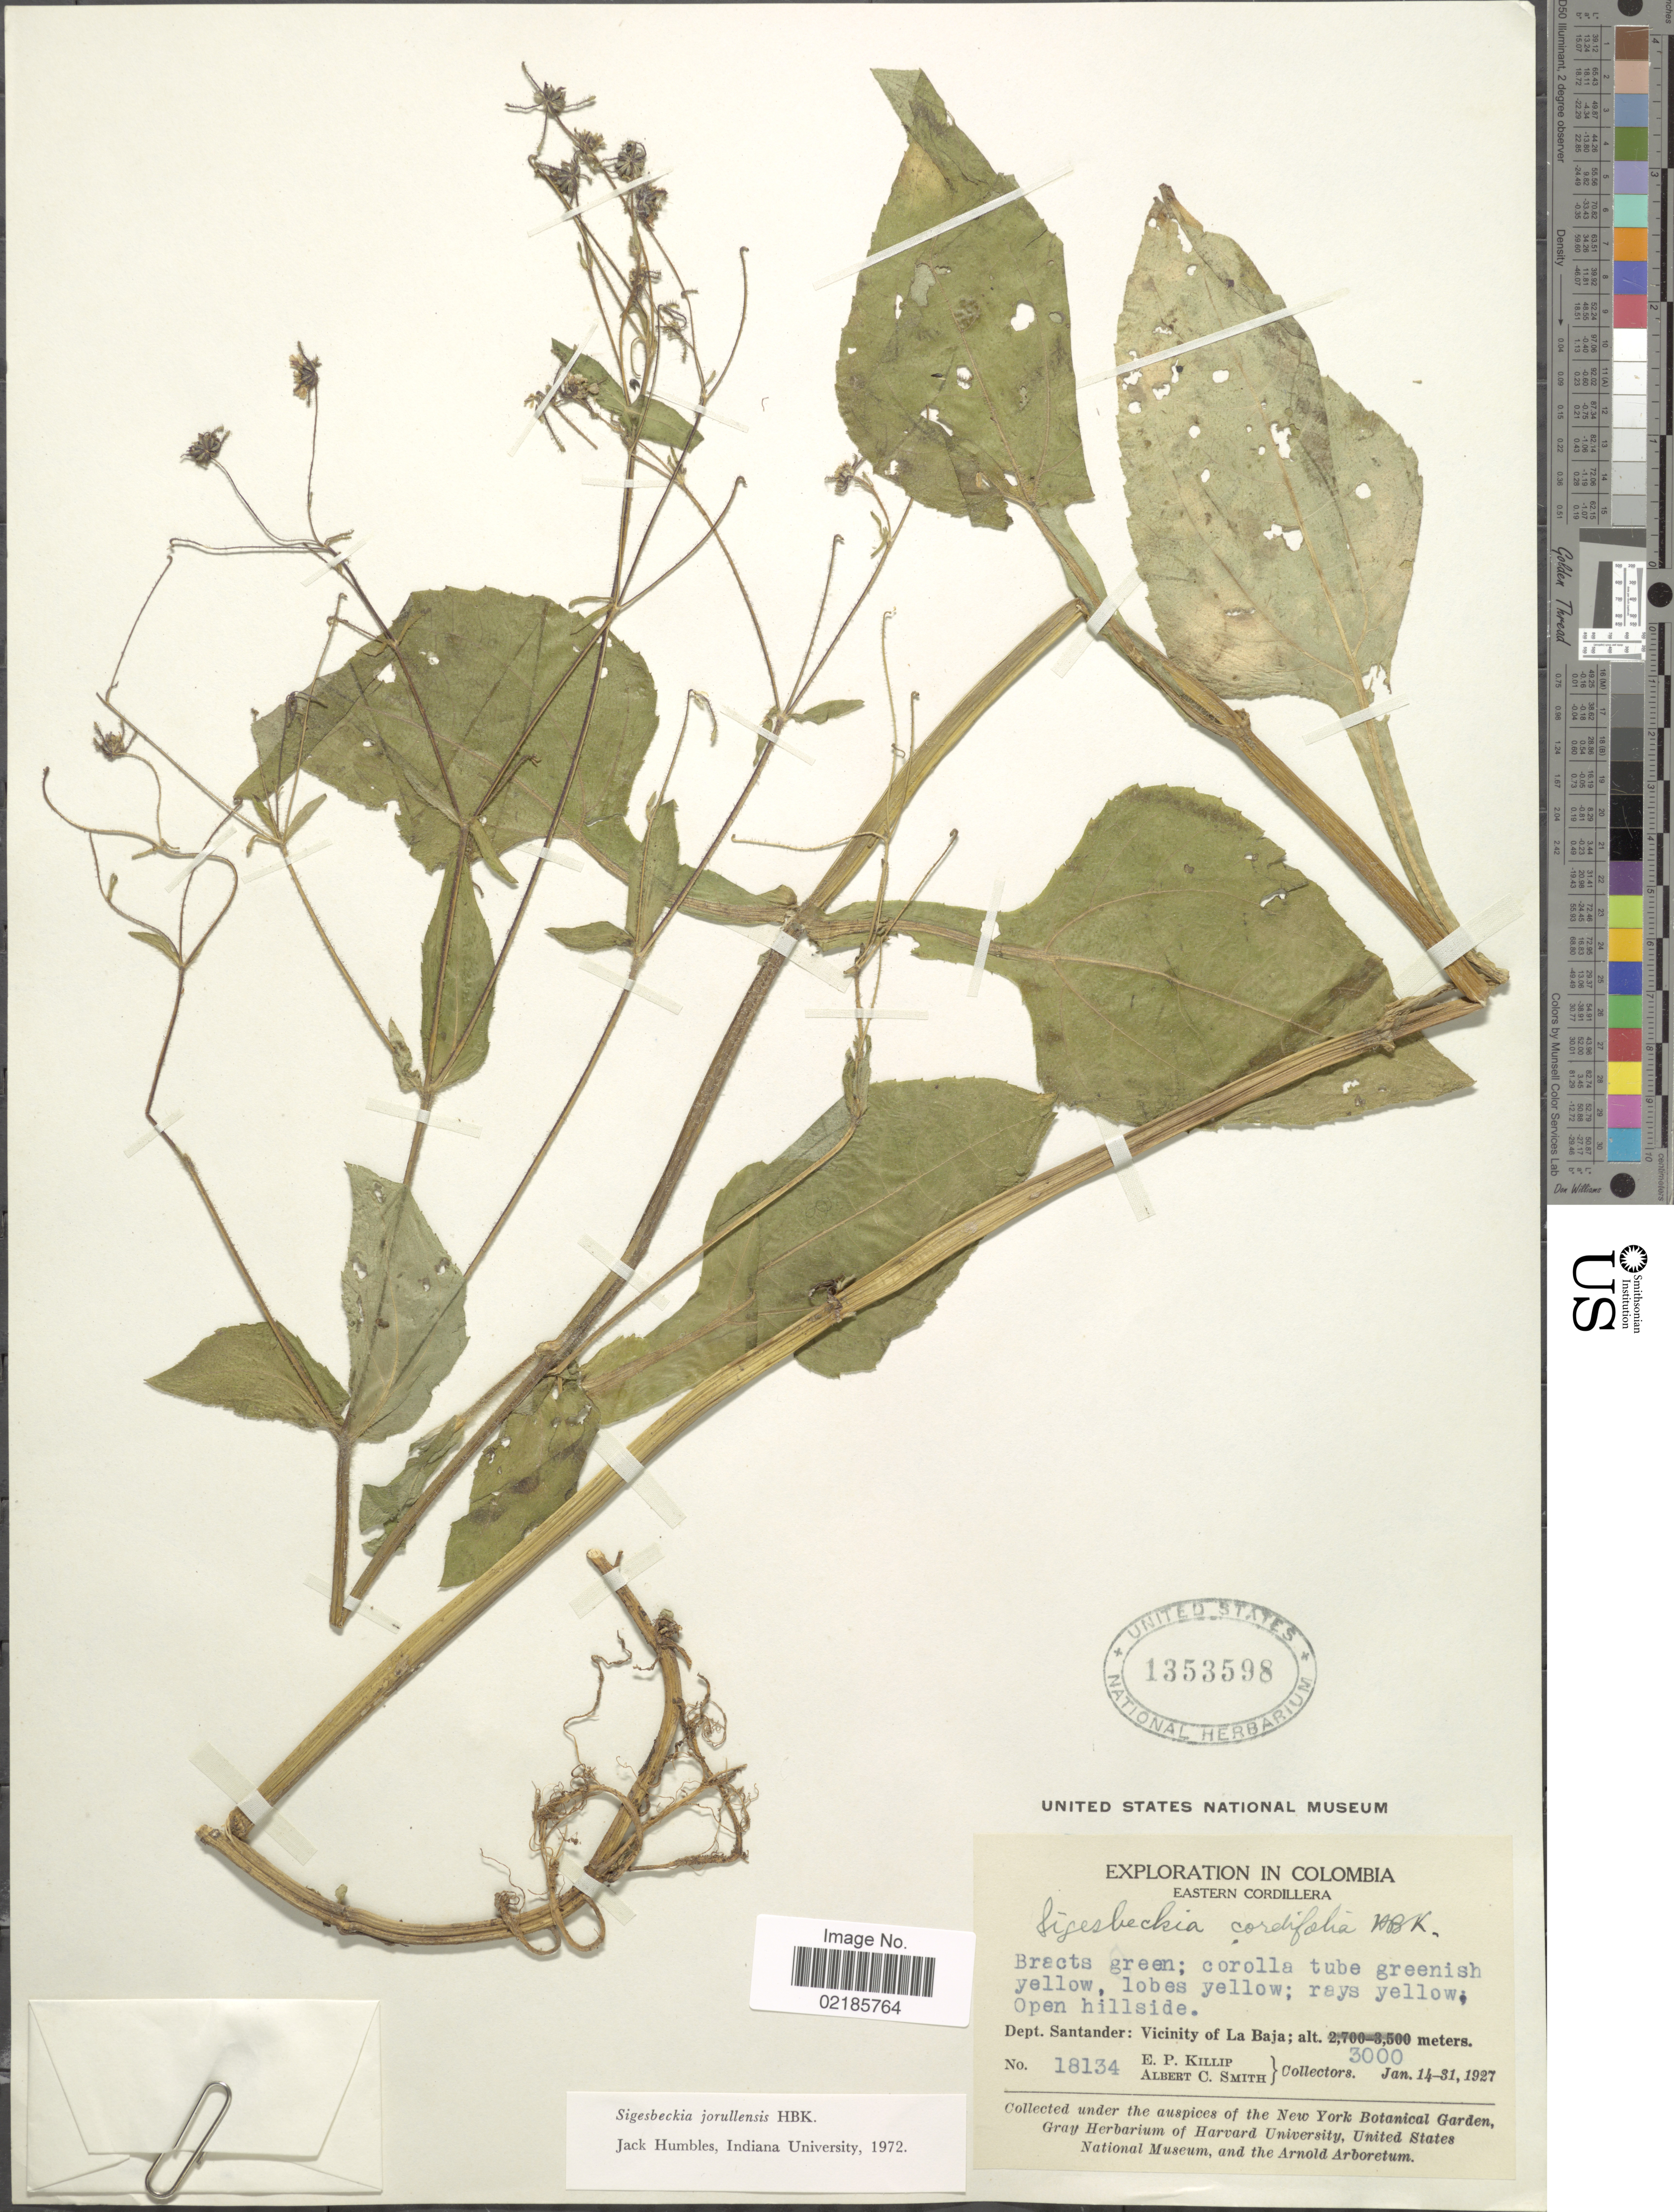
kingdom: Plantae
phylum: Tracheophyta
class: Magnoliopsida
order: Asterales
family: Asteraceae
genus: Sigesbeckia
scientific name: Sigesbeckia jorullensis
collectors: E. P. Killip & A. C. Smith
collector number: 18134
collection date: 1927-01-14/1927-01-31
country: Colombia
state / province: Santander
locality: Vicinity of La Baja; Eastern Cordillera, open hillside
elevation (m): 3000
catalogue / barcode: US 1353598